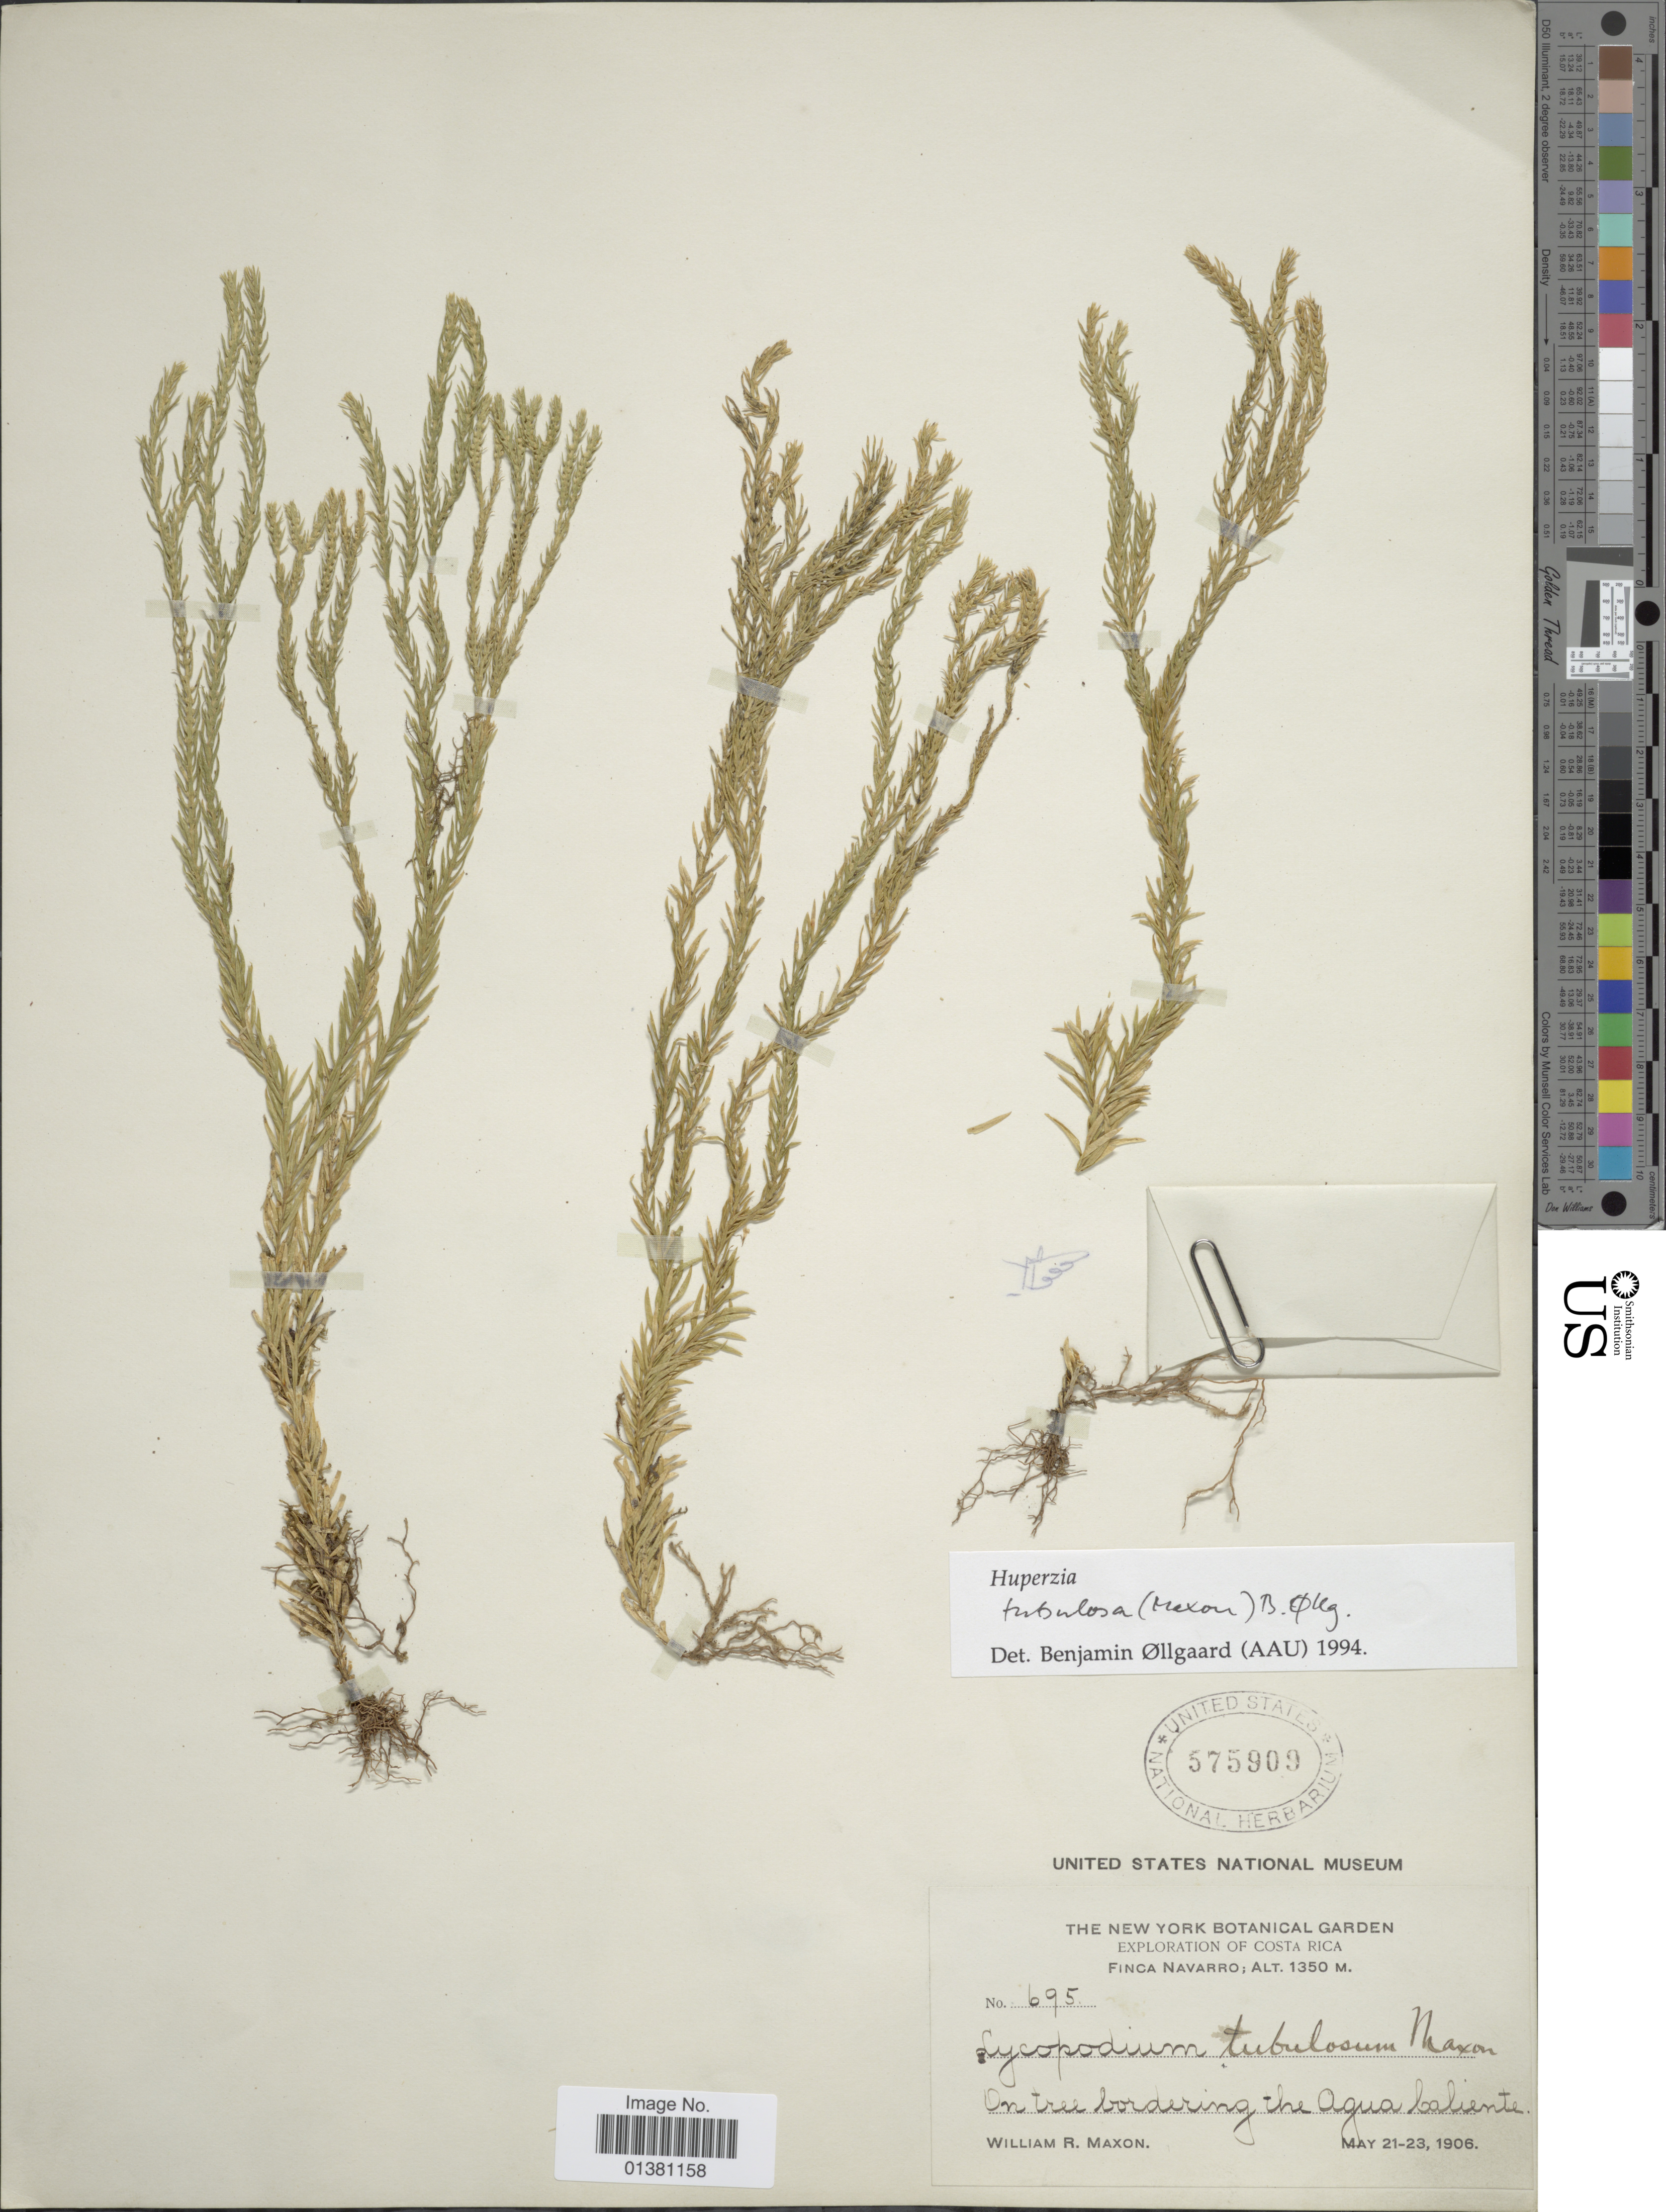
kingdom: Plantae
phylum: Tracheophyta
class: Lycopodiopsida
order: Lycopodiales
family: Lycopodiaceae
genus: Phlegmariurus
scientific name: Phlegmariurus tubulosus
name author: (Maxon) B. Øllg.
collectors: W. R. Maxon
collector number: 695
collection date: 1906-05-21/1906-05-23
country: Costa Rica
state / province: Cartago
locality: Finca Navarro, On tree bordering the Agua Caliente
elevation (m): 1350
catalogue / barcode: US 575909